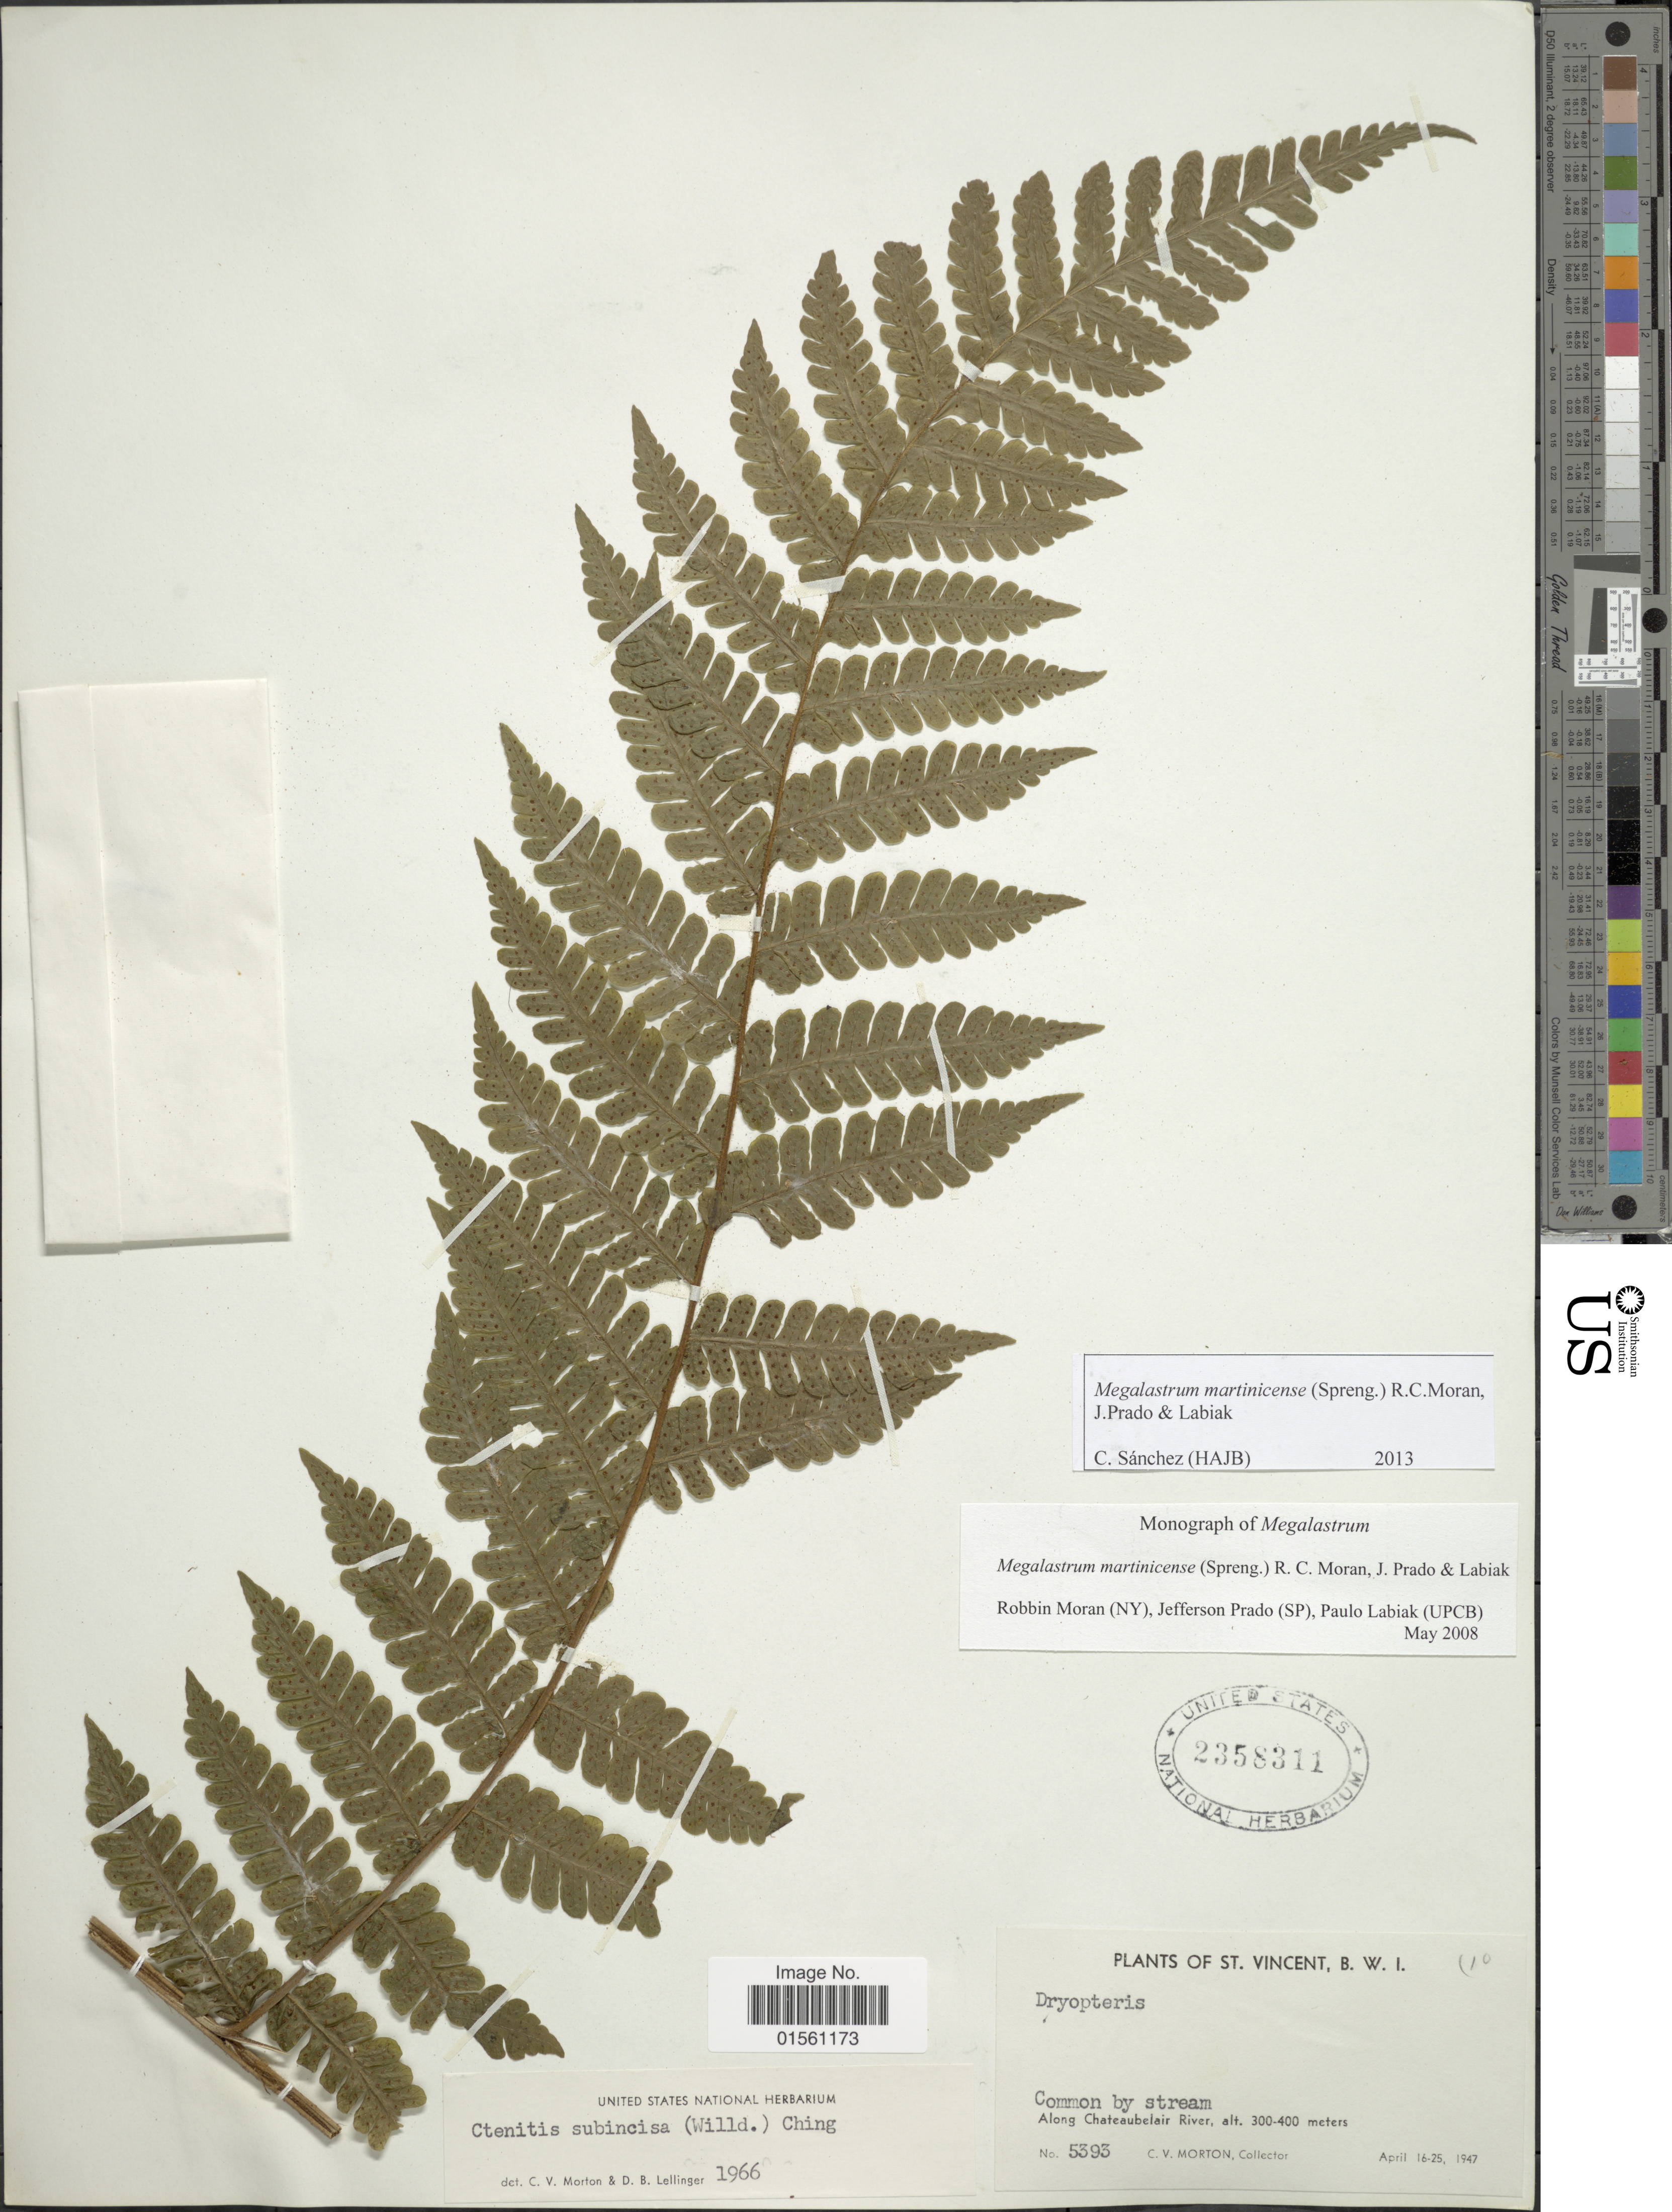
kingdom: Plantae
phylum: Tracheophyta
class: Polypodiopsida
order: Polypodiales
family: Dryopteridaceae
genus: Megalastrum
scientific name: Megalastrum martinicense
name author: (Spreng.) R.C. Moran et al.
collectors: C. V. Morton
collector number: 5393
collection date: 1947-04-16/1947-04-25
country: St. Vincent - Grenadines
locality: St. Vincent, B. W. I., Common by stream, Along Chateaubelair River.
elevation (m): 300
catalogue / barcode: US 23258311